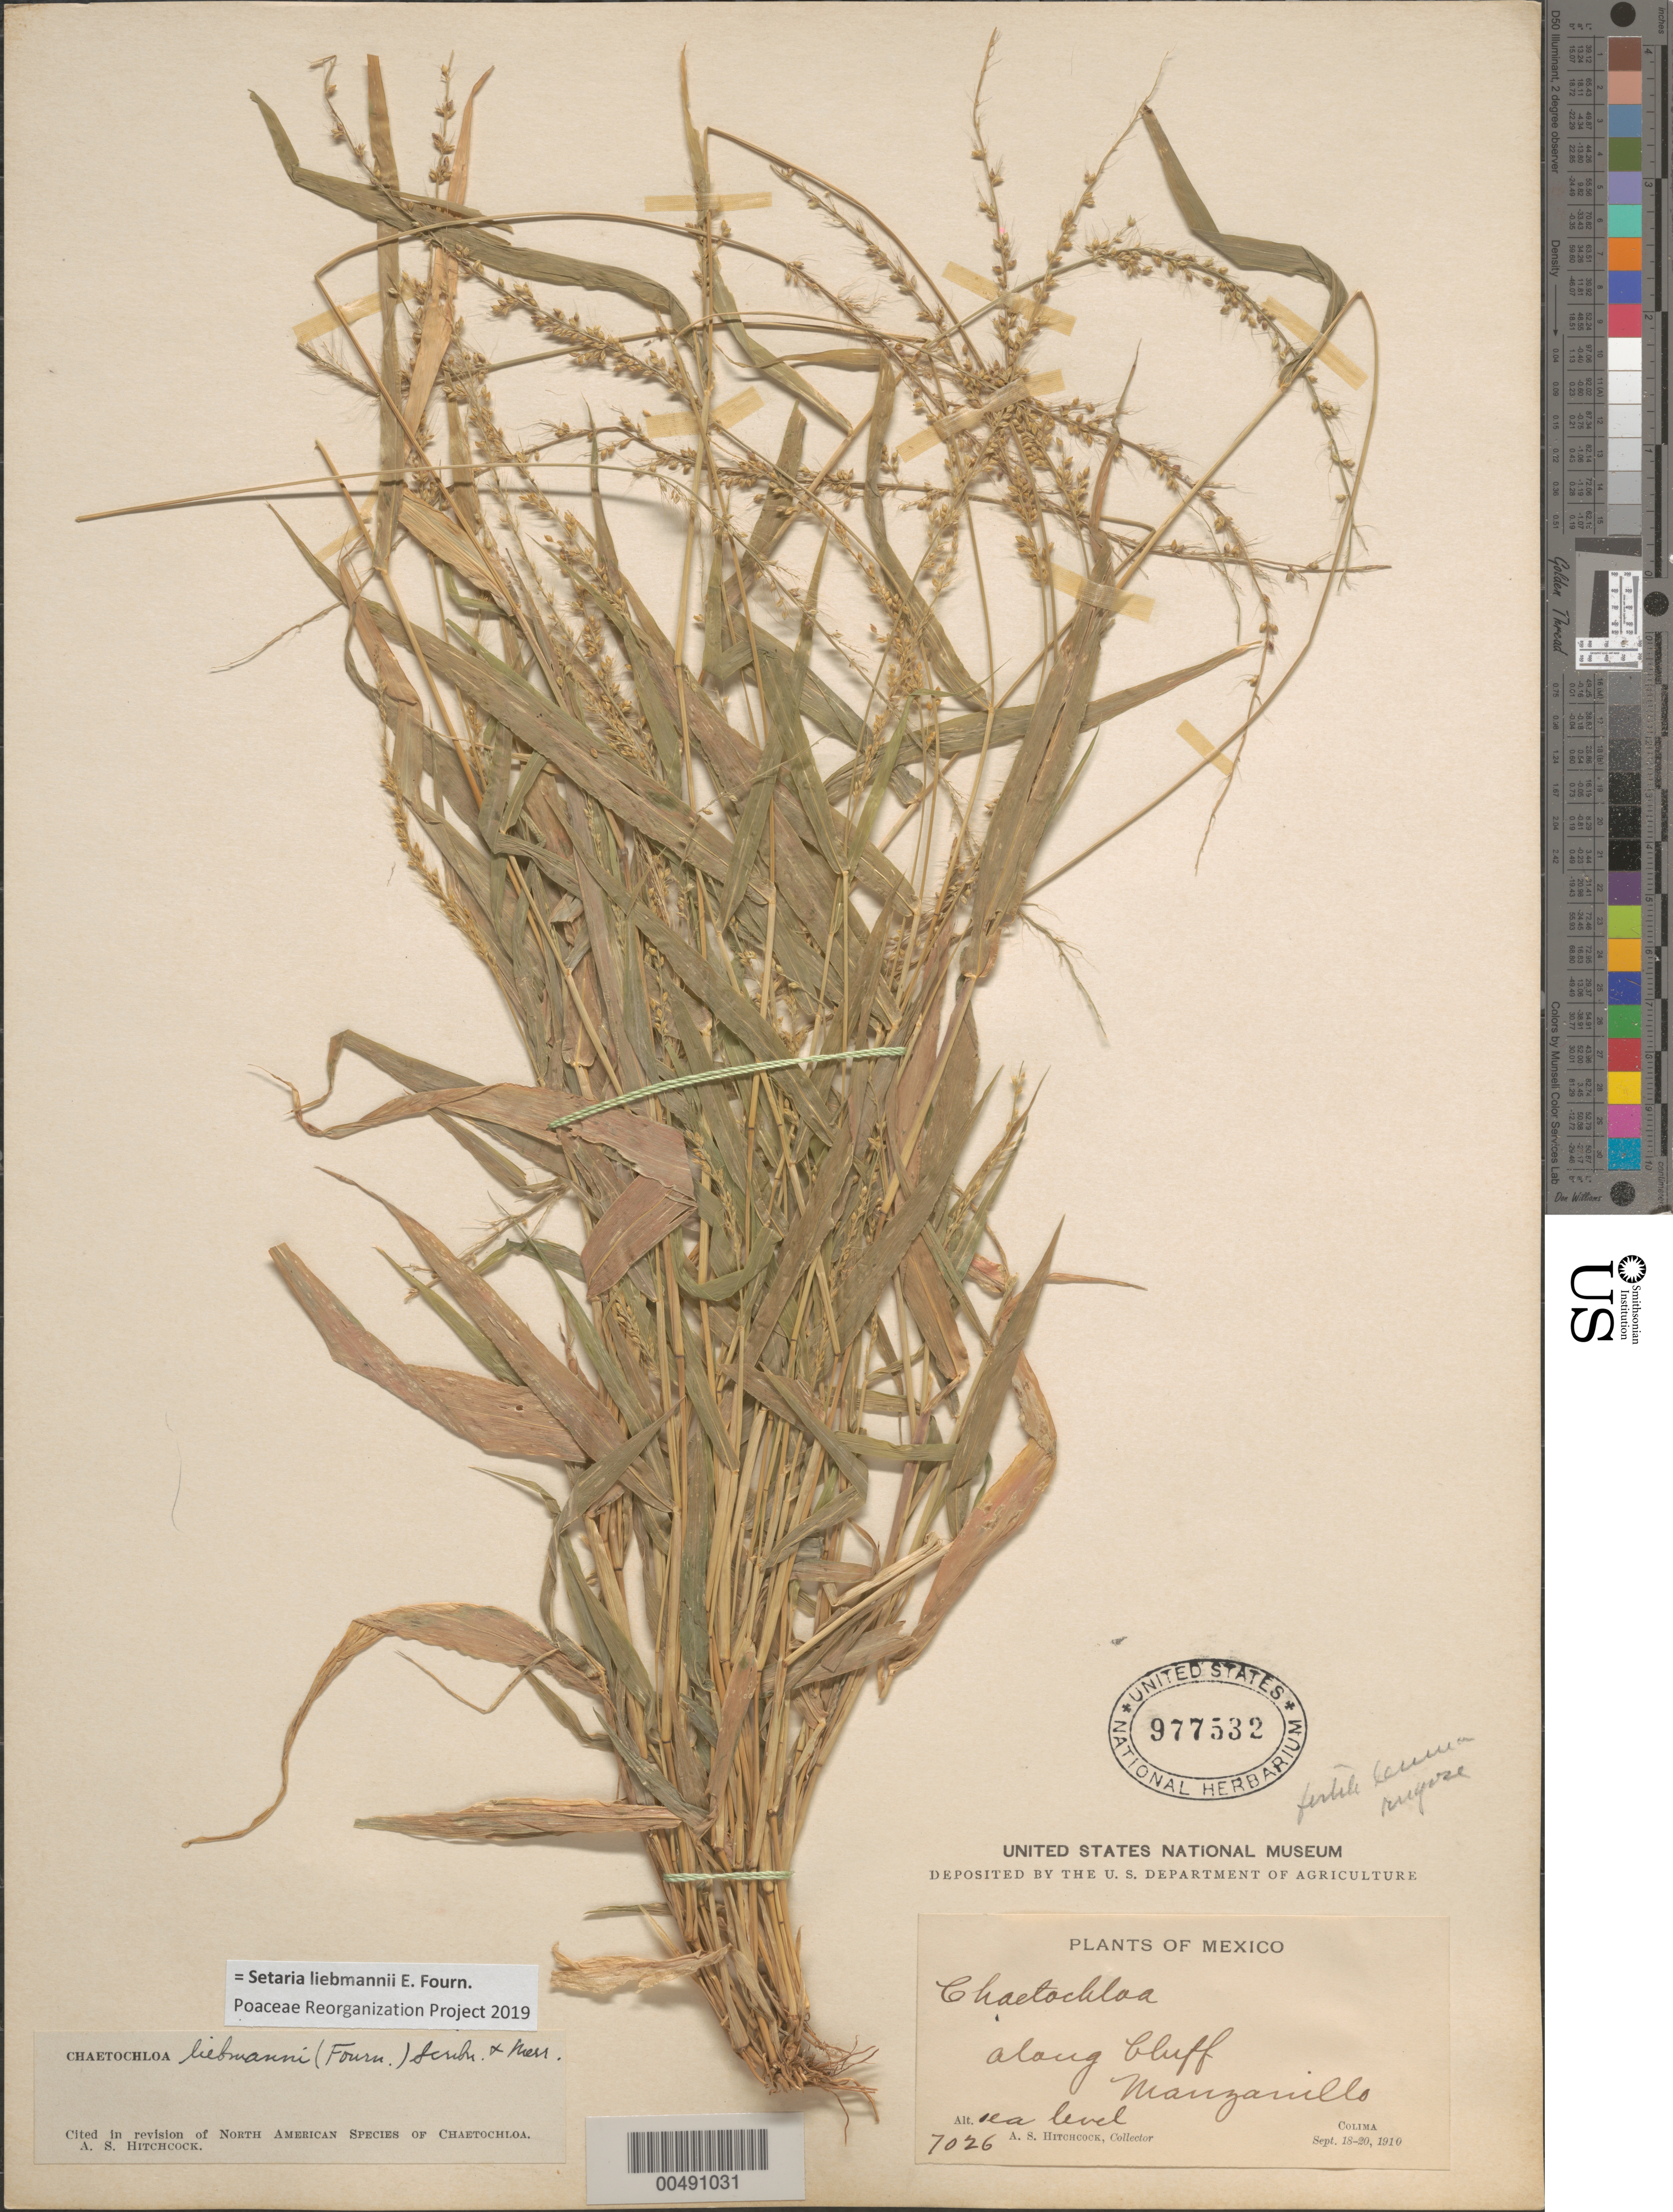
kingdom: Plantae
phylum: Tracheophyta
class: Liliopsida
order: Poales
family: Poaceae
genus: Setaria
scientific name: Setaria liebmannii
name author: E. Fourn.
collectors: A. S. Hitchcock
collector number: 7026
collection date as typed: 18 Sep 1910 to 20 Sep 1910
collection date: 1910-09-18/1910-09-20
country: Mexico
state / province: Colima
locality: Manzanillo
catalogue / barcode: US 977532